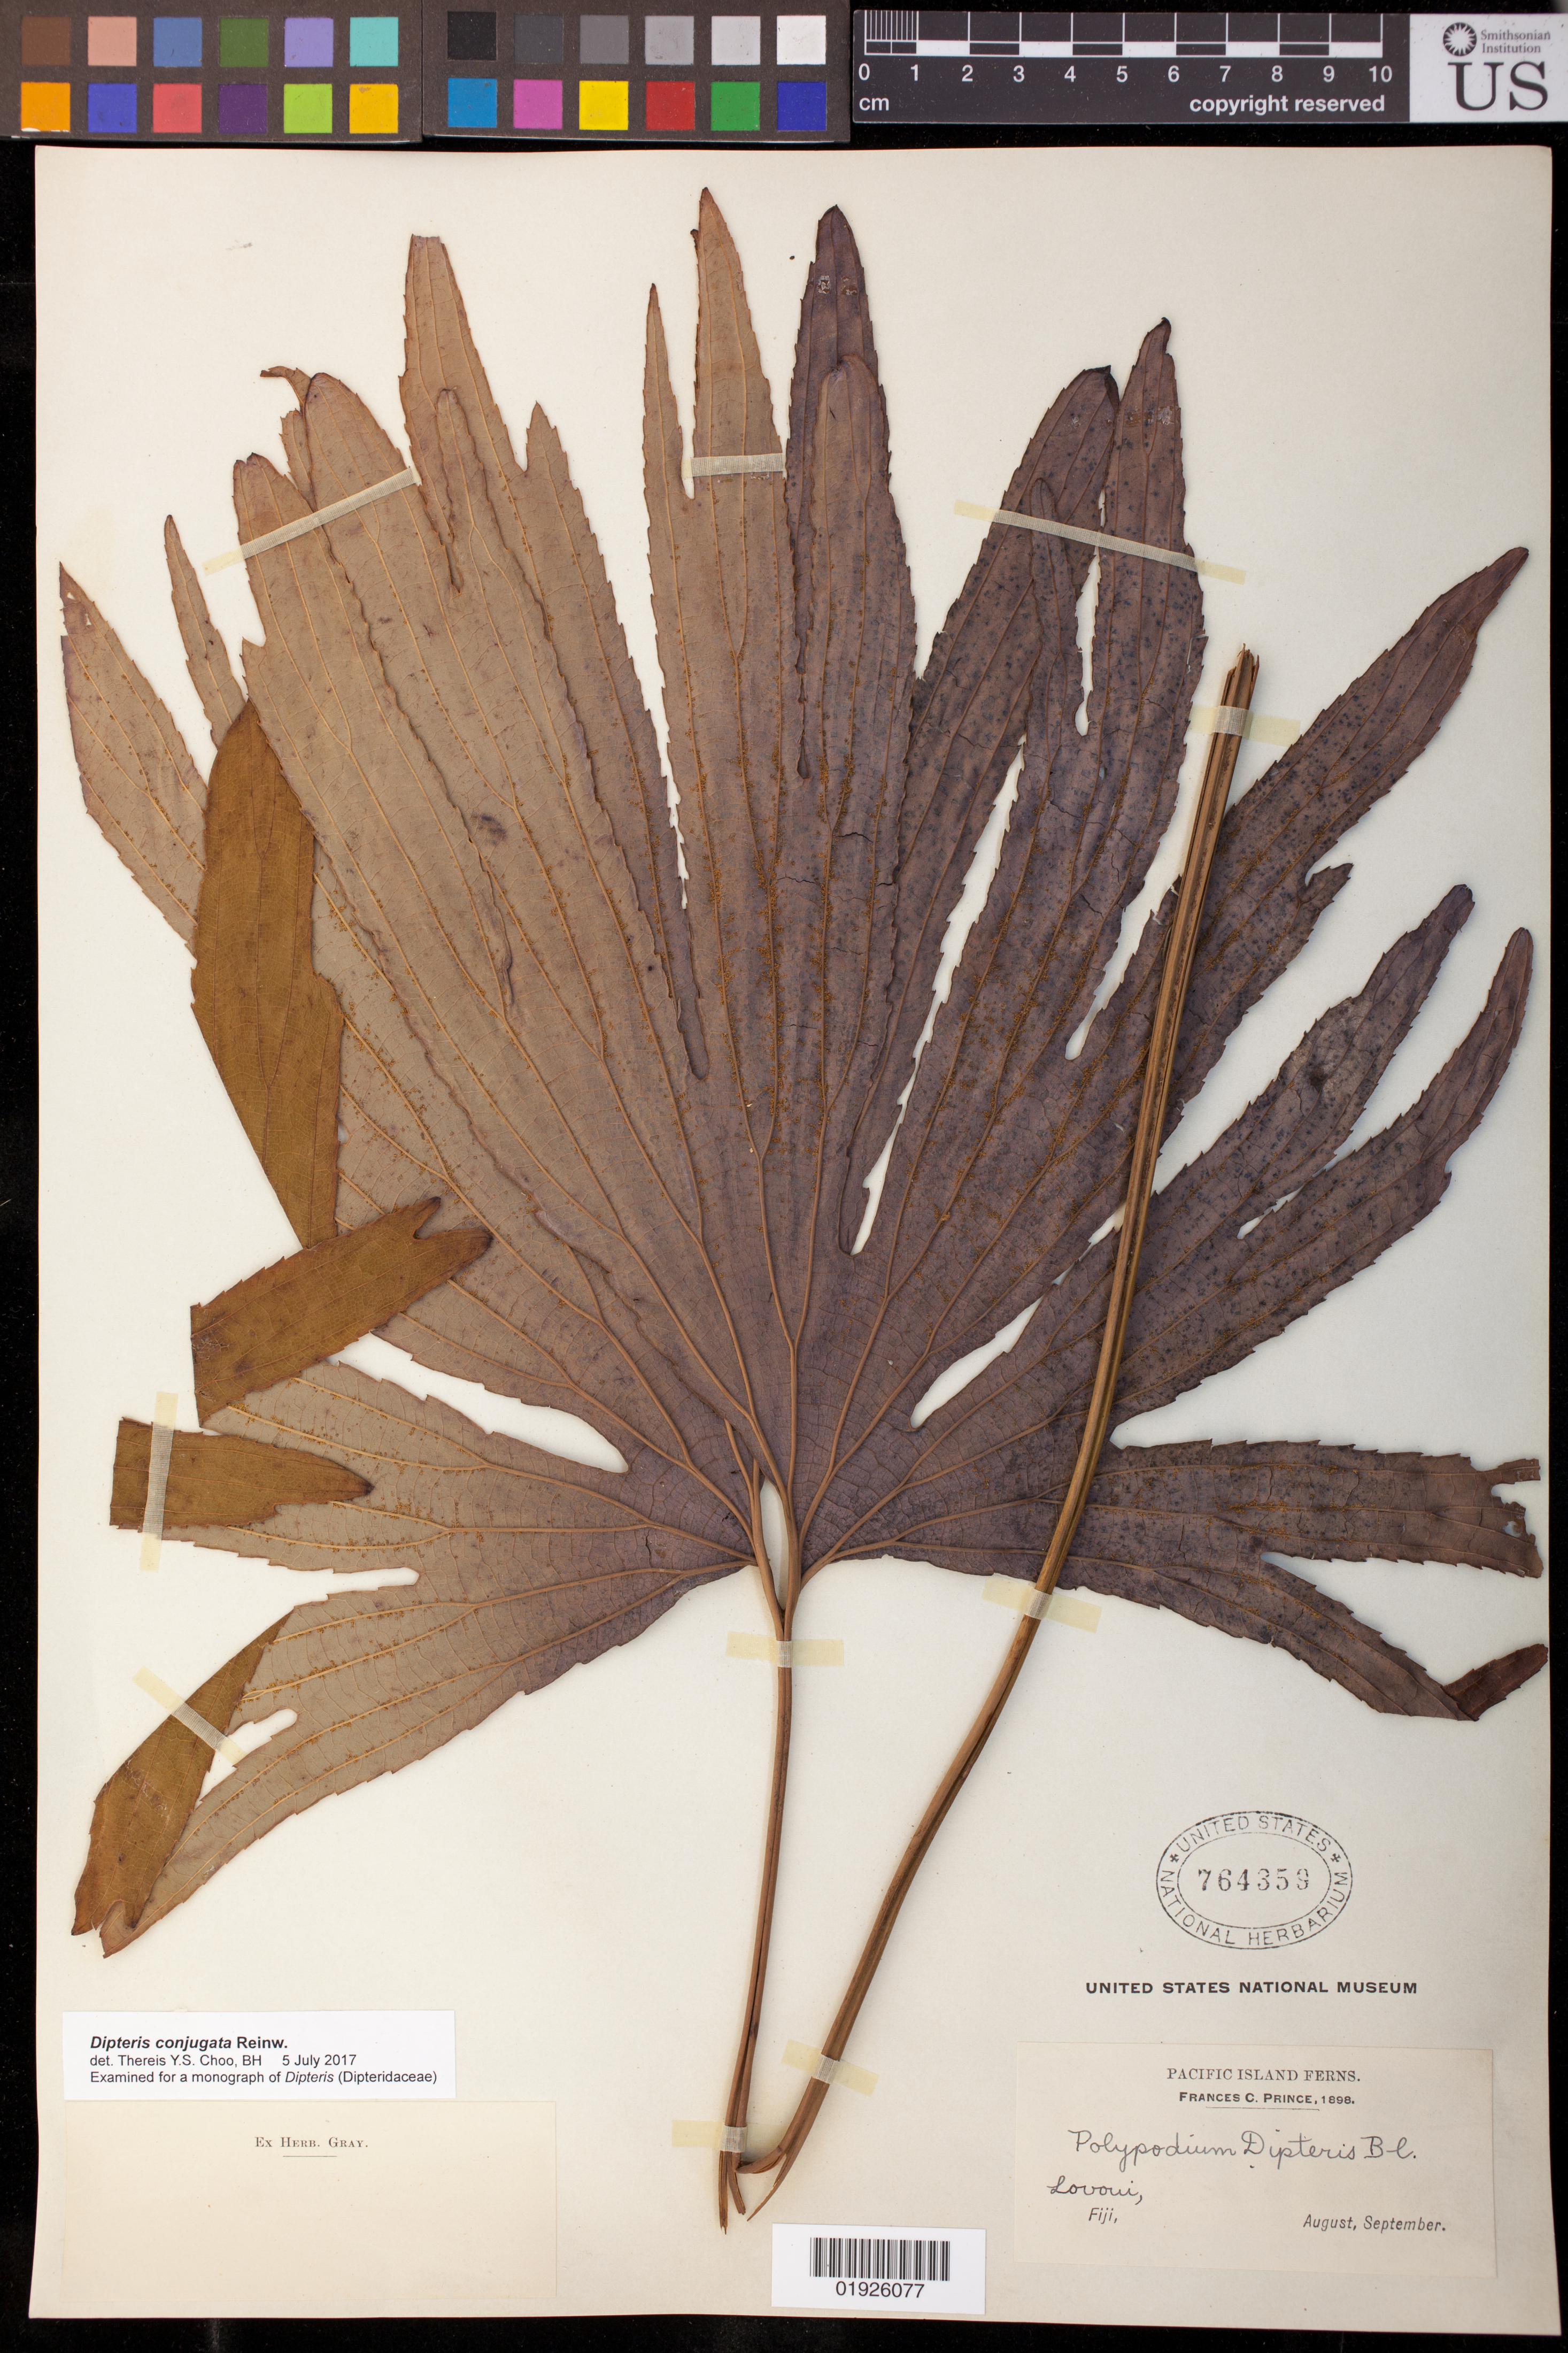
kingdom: Plantae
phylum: Tracheophyta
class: Polypodiopsida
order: Gleicheniales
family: Dipteridaceae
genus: Dipteris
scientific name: Dipteris conjugata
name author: Reinw.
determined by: Choo, Thereis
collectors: F. Prince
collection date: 1898-07/1898-08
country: Fiji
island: Ovalau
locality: Lovoni, Fiji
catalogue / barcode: US 764359